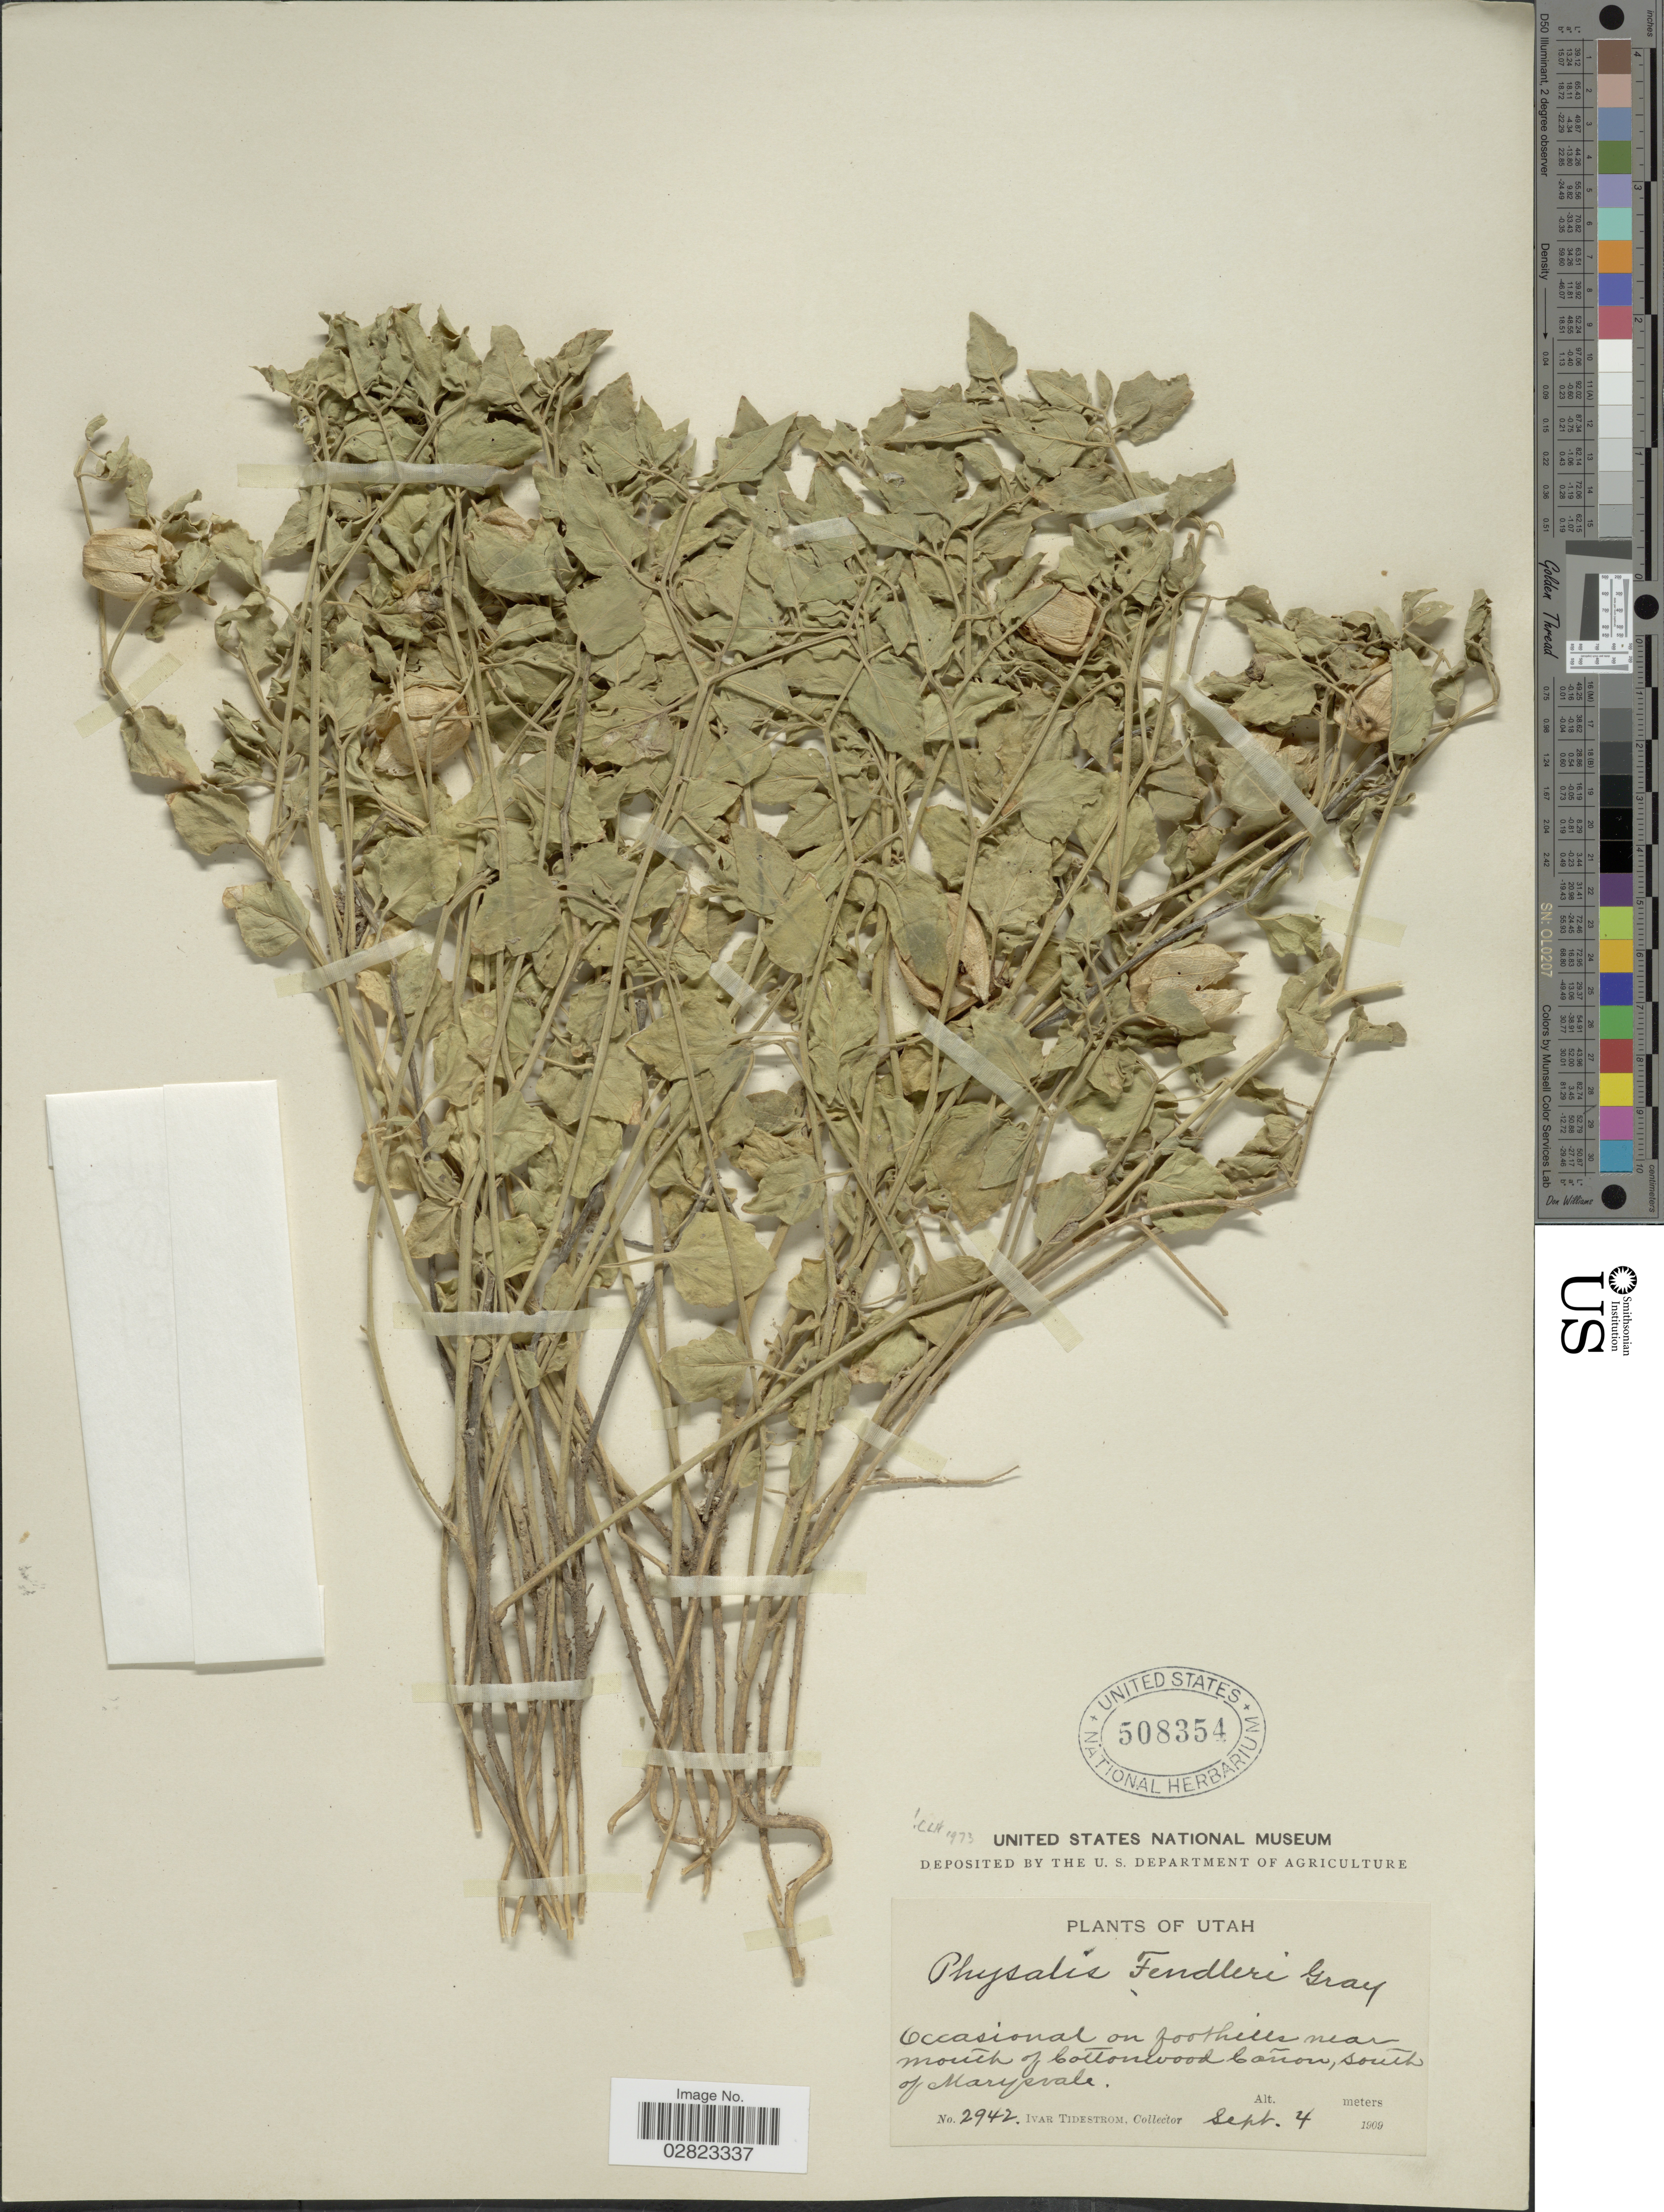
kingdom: Plantae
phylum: Tracheophyta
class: Magnoliopsida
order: Solanales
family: Solanaceae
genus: Physalis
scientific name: Physalis fendleri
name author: A. Gray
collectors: I. F. Tidestrom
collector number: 2942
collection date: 1909-09-04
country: United States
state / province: Utah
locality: Occasional on foothills near mouth of Cottonwood Cañon, south of Marysvale.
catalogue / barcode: US 508354